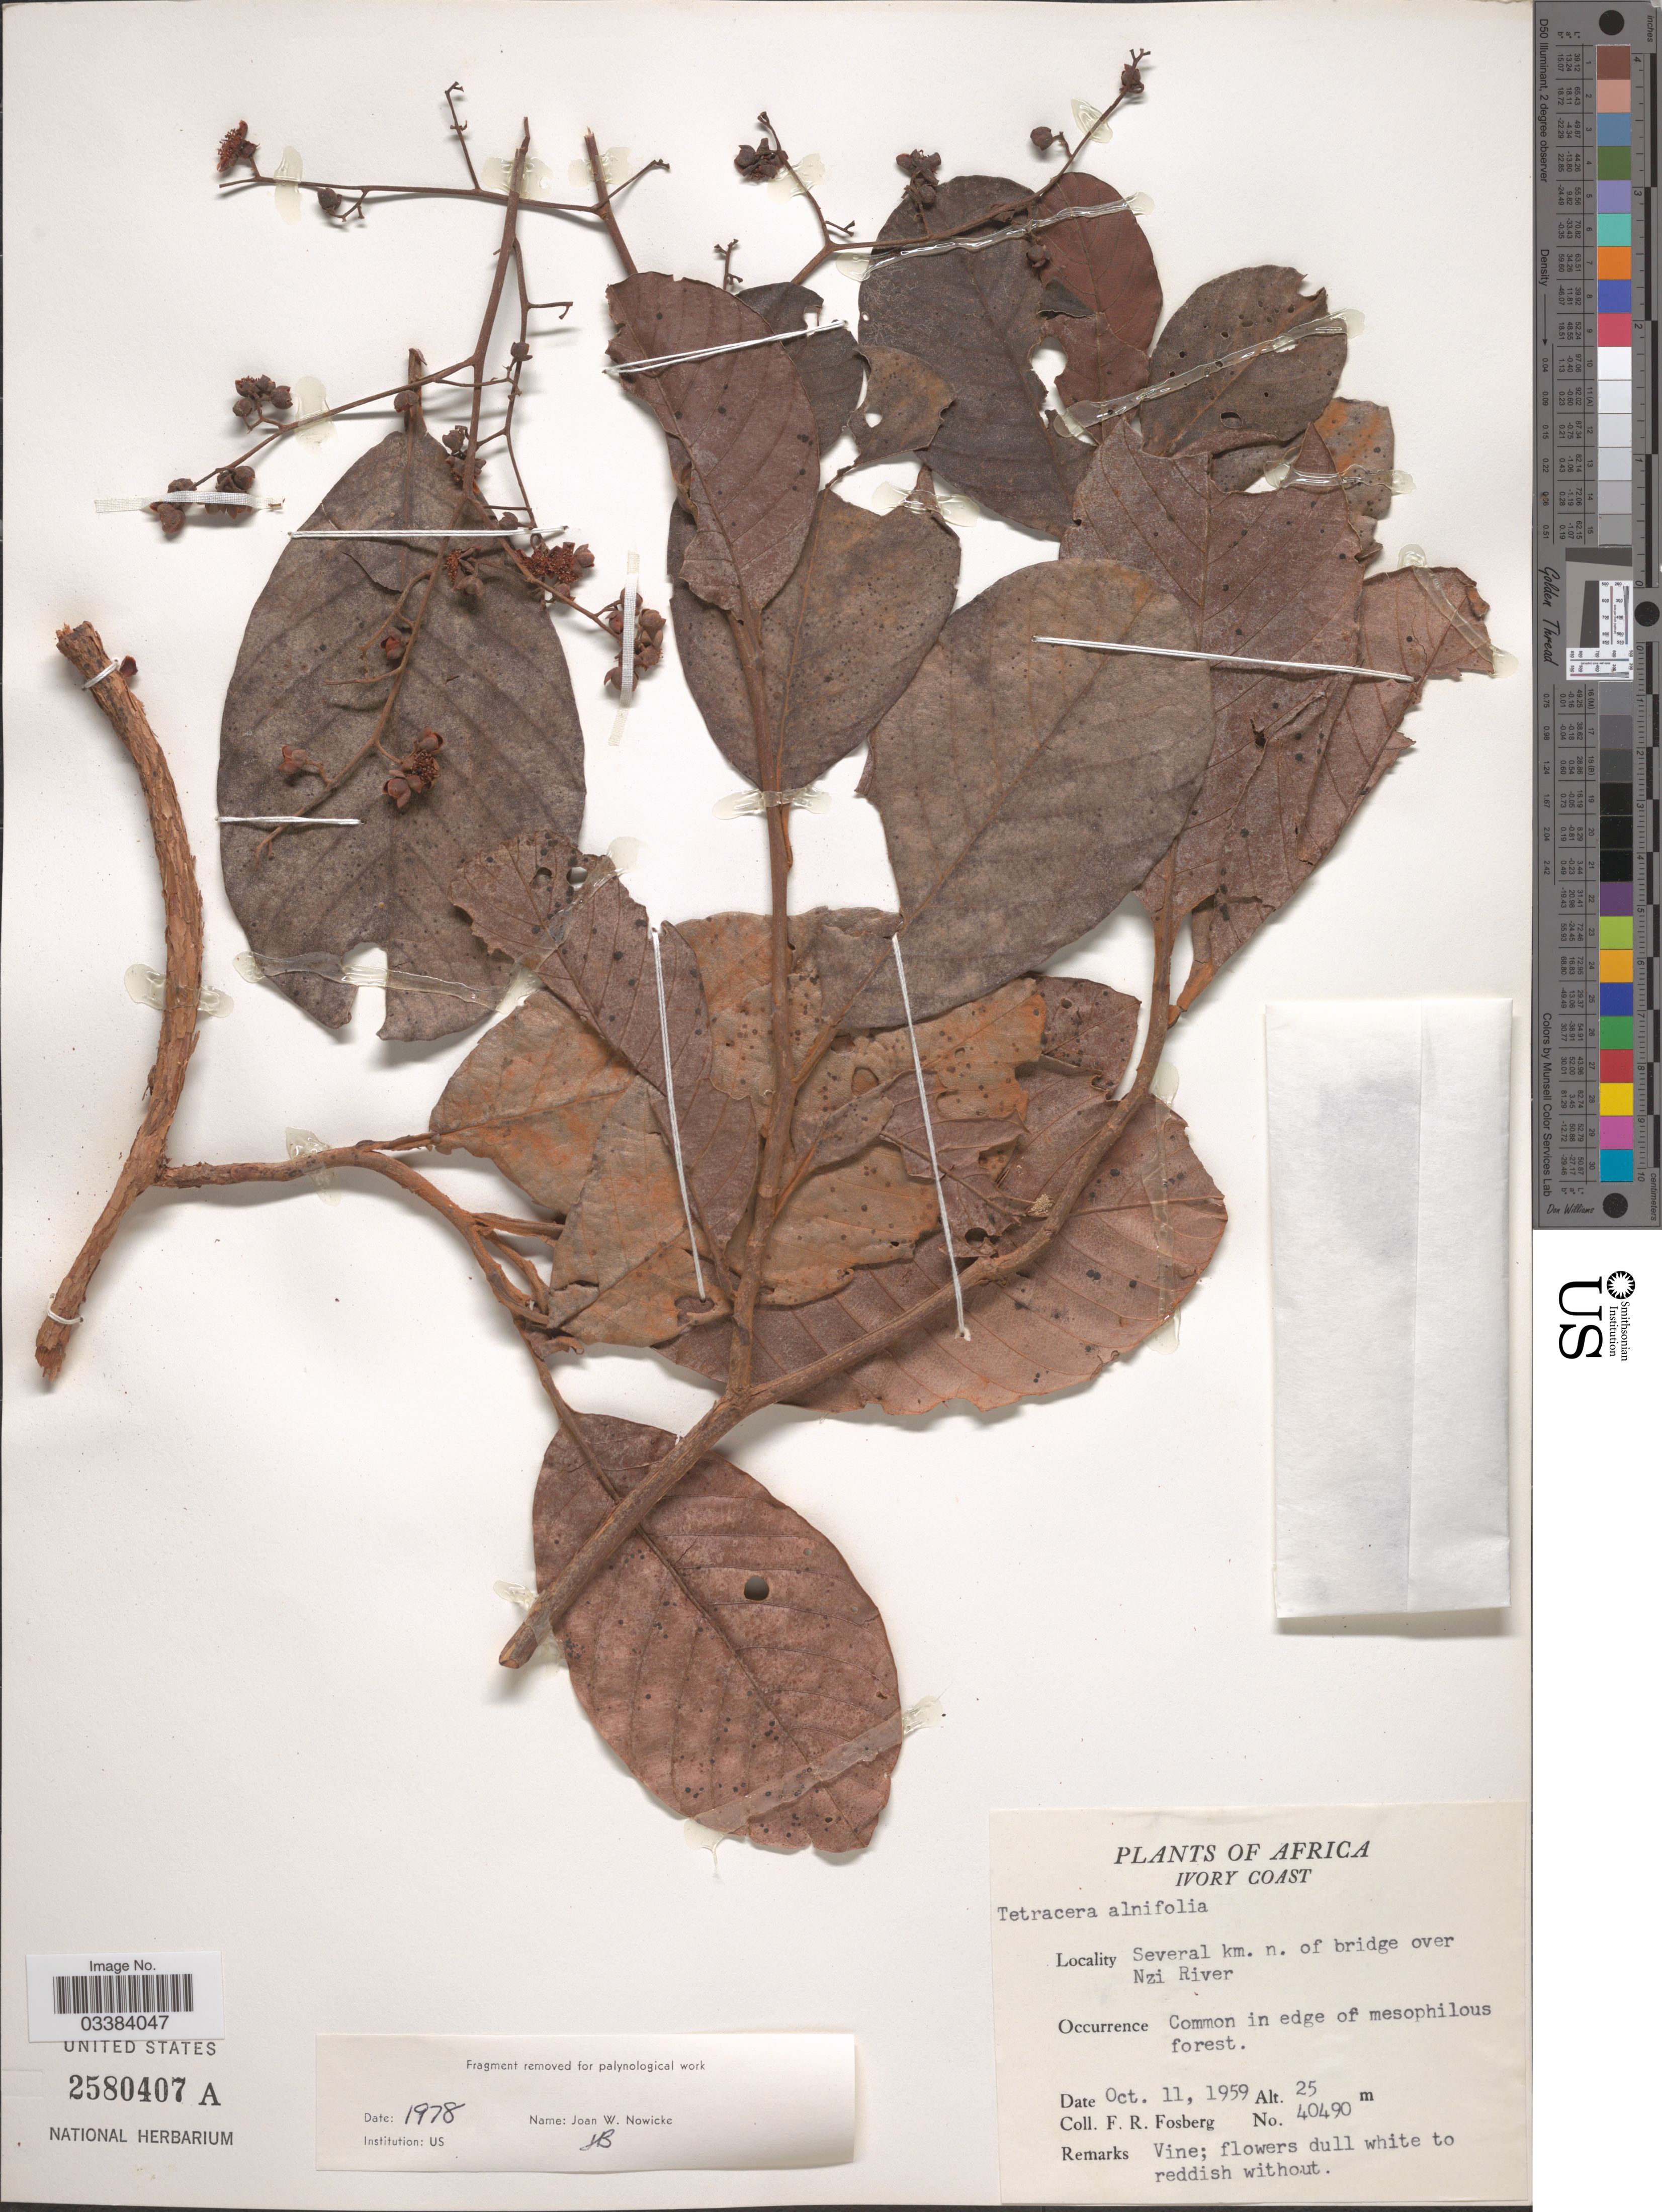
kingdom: Plantae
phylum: Tracheophyta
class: Magnoliopsida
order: Dilleniales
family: Dilleniaceae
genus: Tetracera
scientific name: Tetracera alnifolia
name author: Willd.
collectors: F. R. Fosberg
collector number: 40490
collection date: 1959-10-11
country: Ivory Coast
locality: Several km. n. of bridge over Nzi River.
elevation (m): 25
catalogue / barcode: US 2580407A